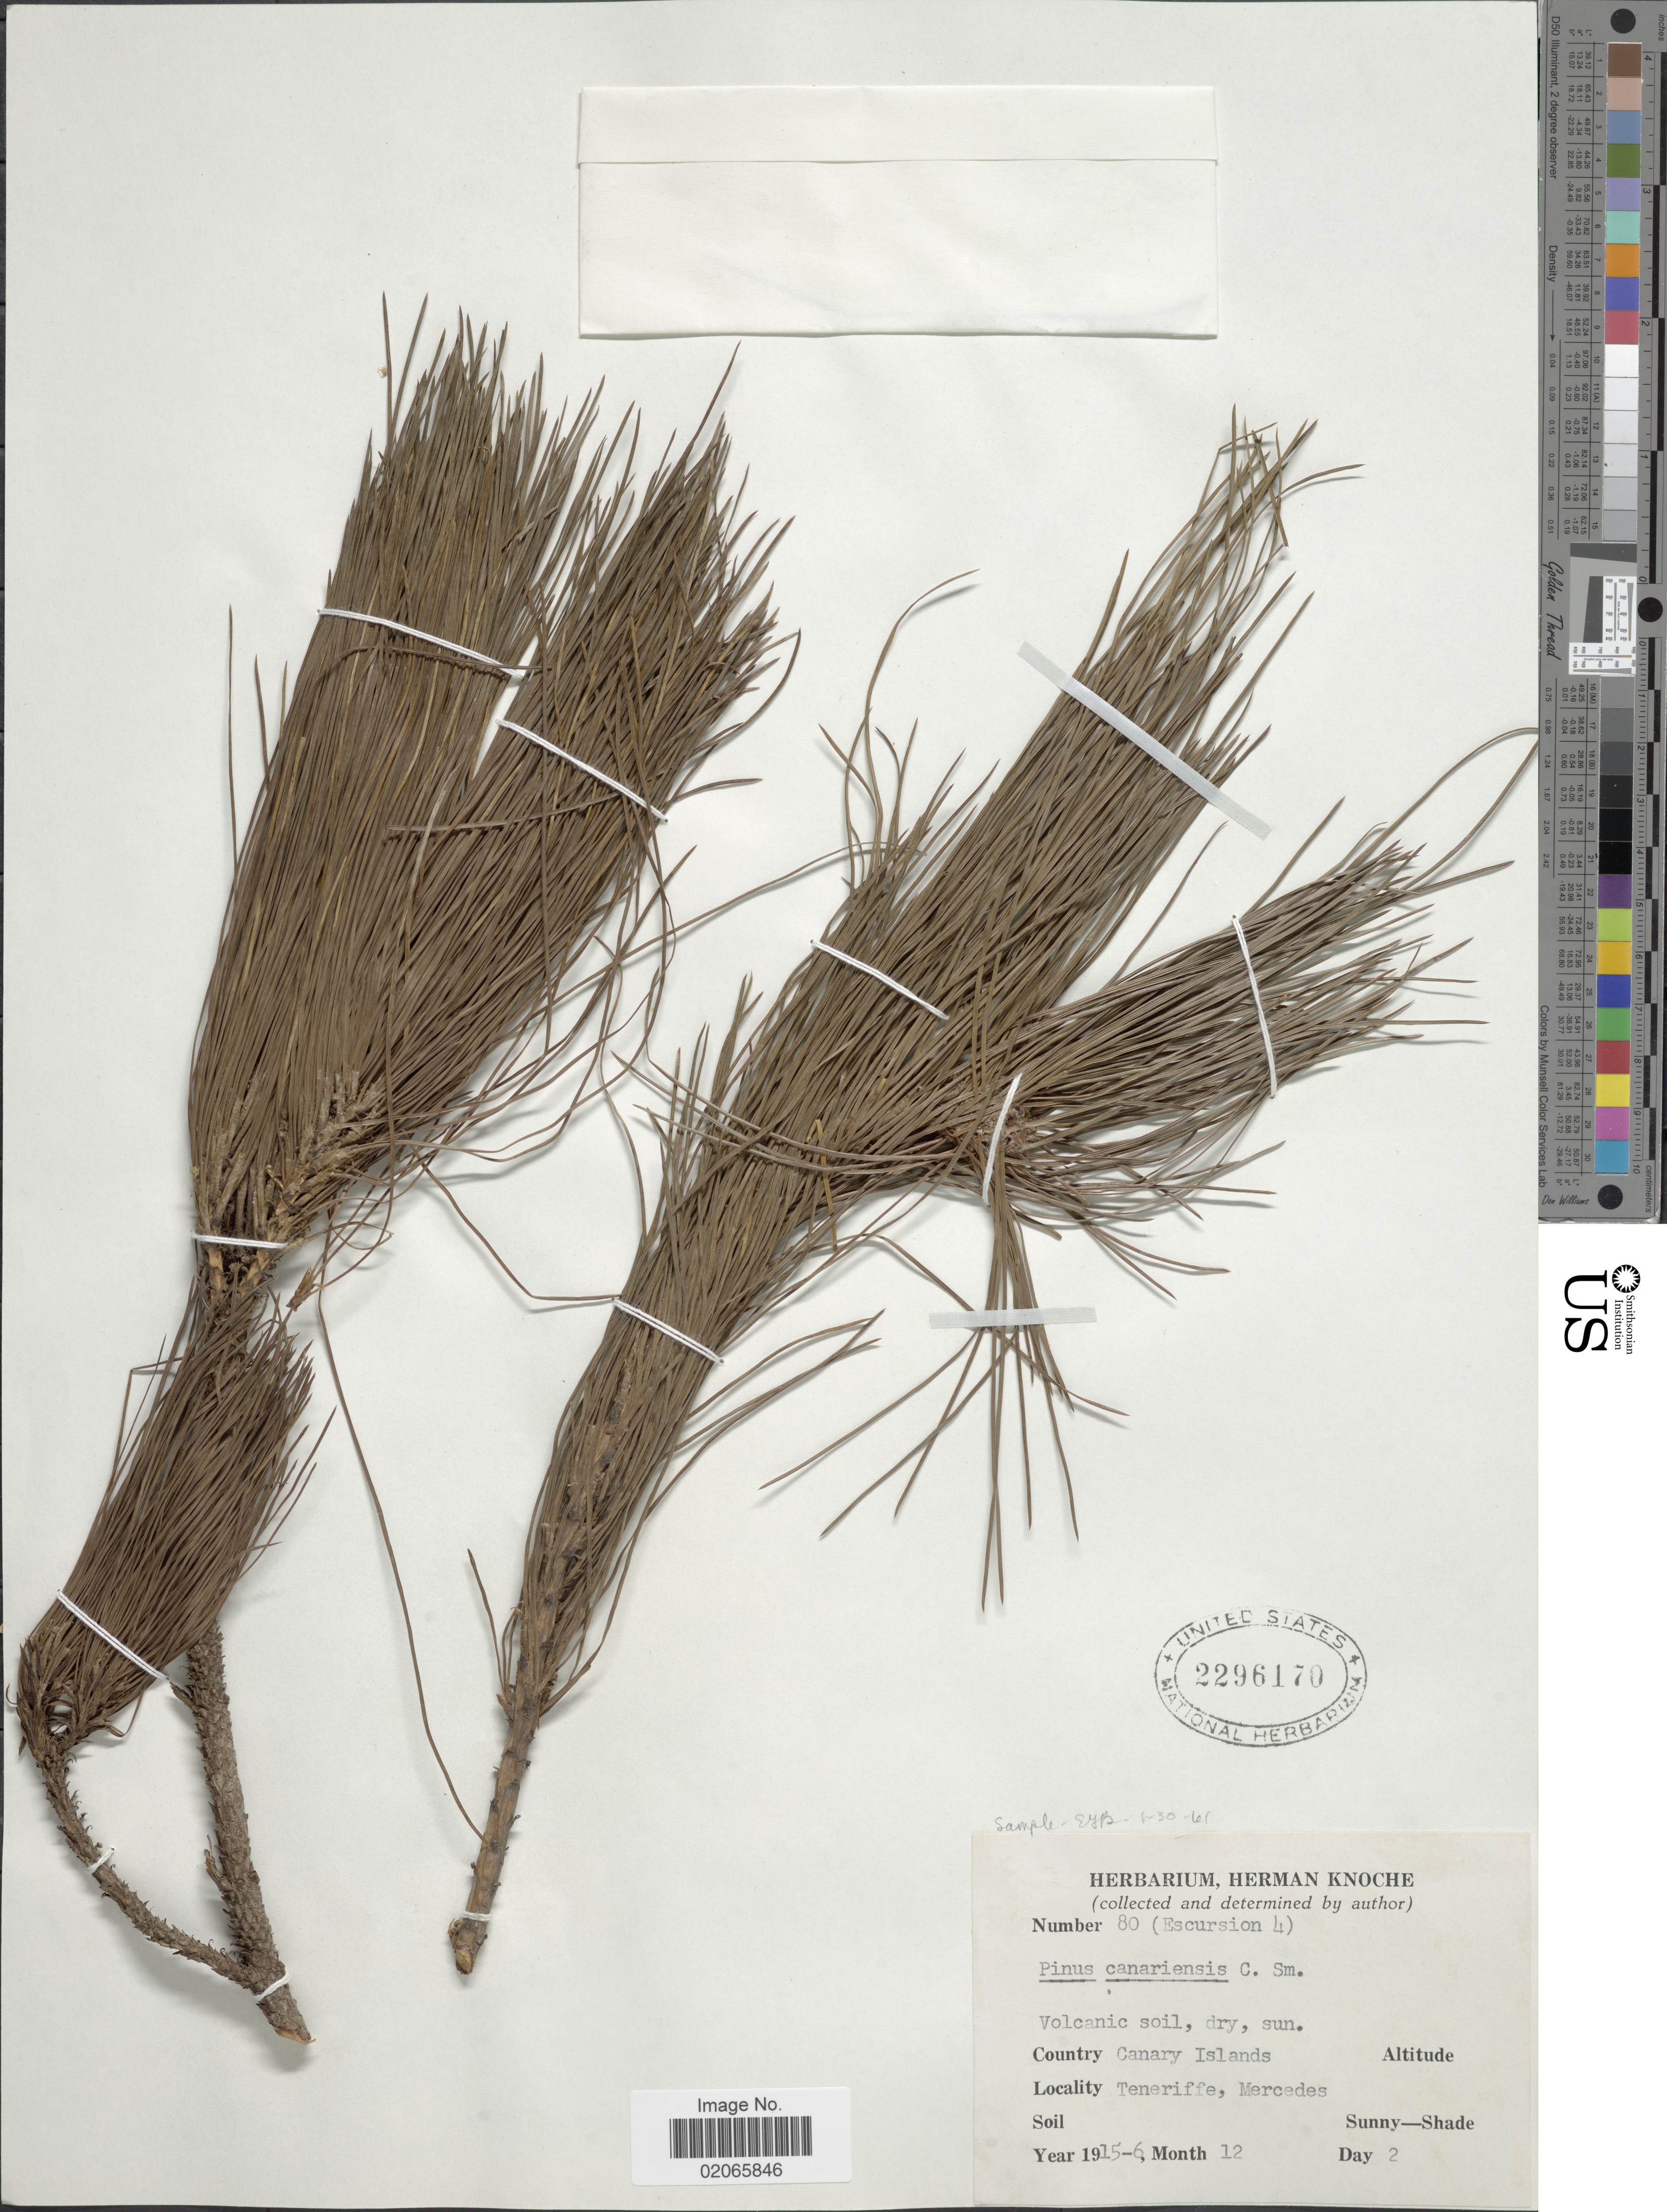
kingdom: Plantae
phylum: Tracheophyta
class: Pinopsida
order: Pinales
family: Pinaceae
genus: Pinus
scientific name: Pinus canariensis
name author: C. Sm.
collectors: ex herb. Herman Knoche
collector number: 80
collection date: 1915-12-06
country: Spain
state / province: Canarias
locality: Canary Islands. Teneriffe, Mercedes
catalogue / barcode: US 2296170